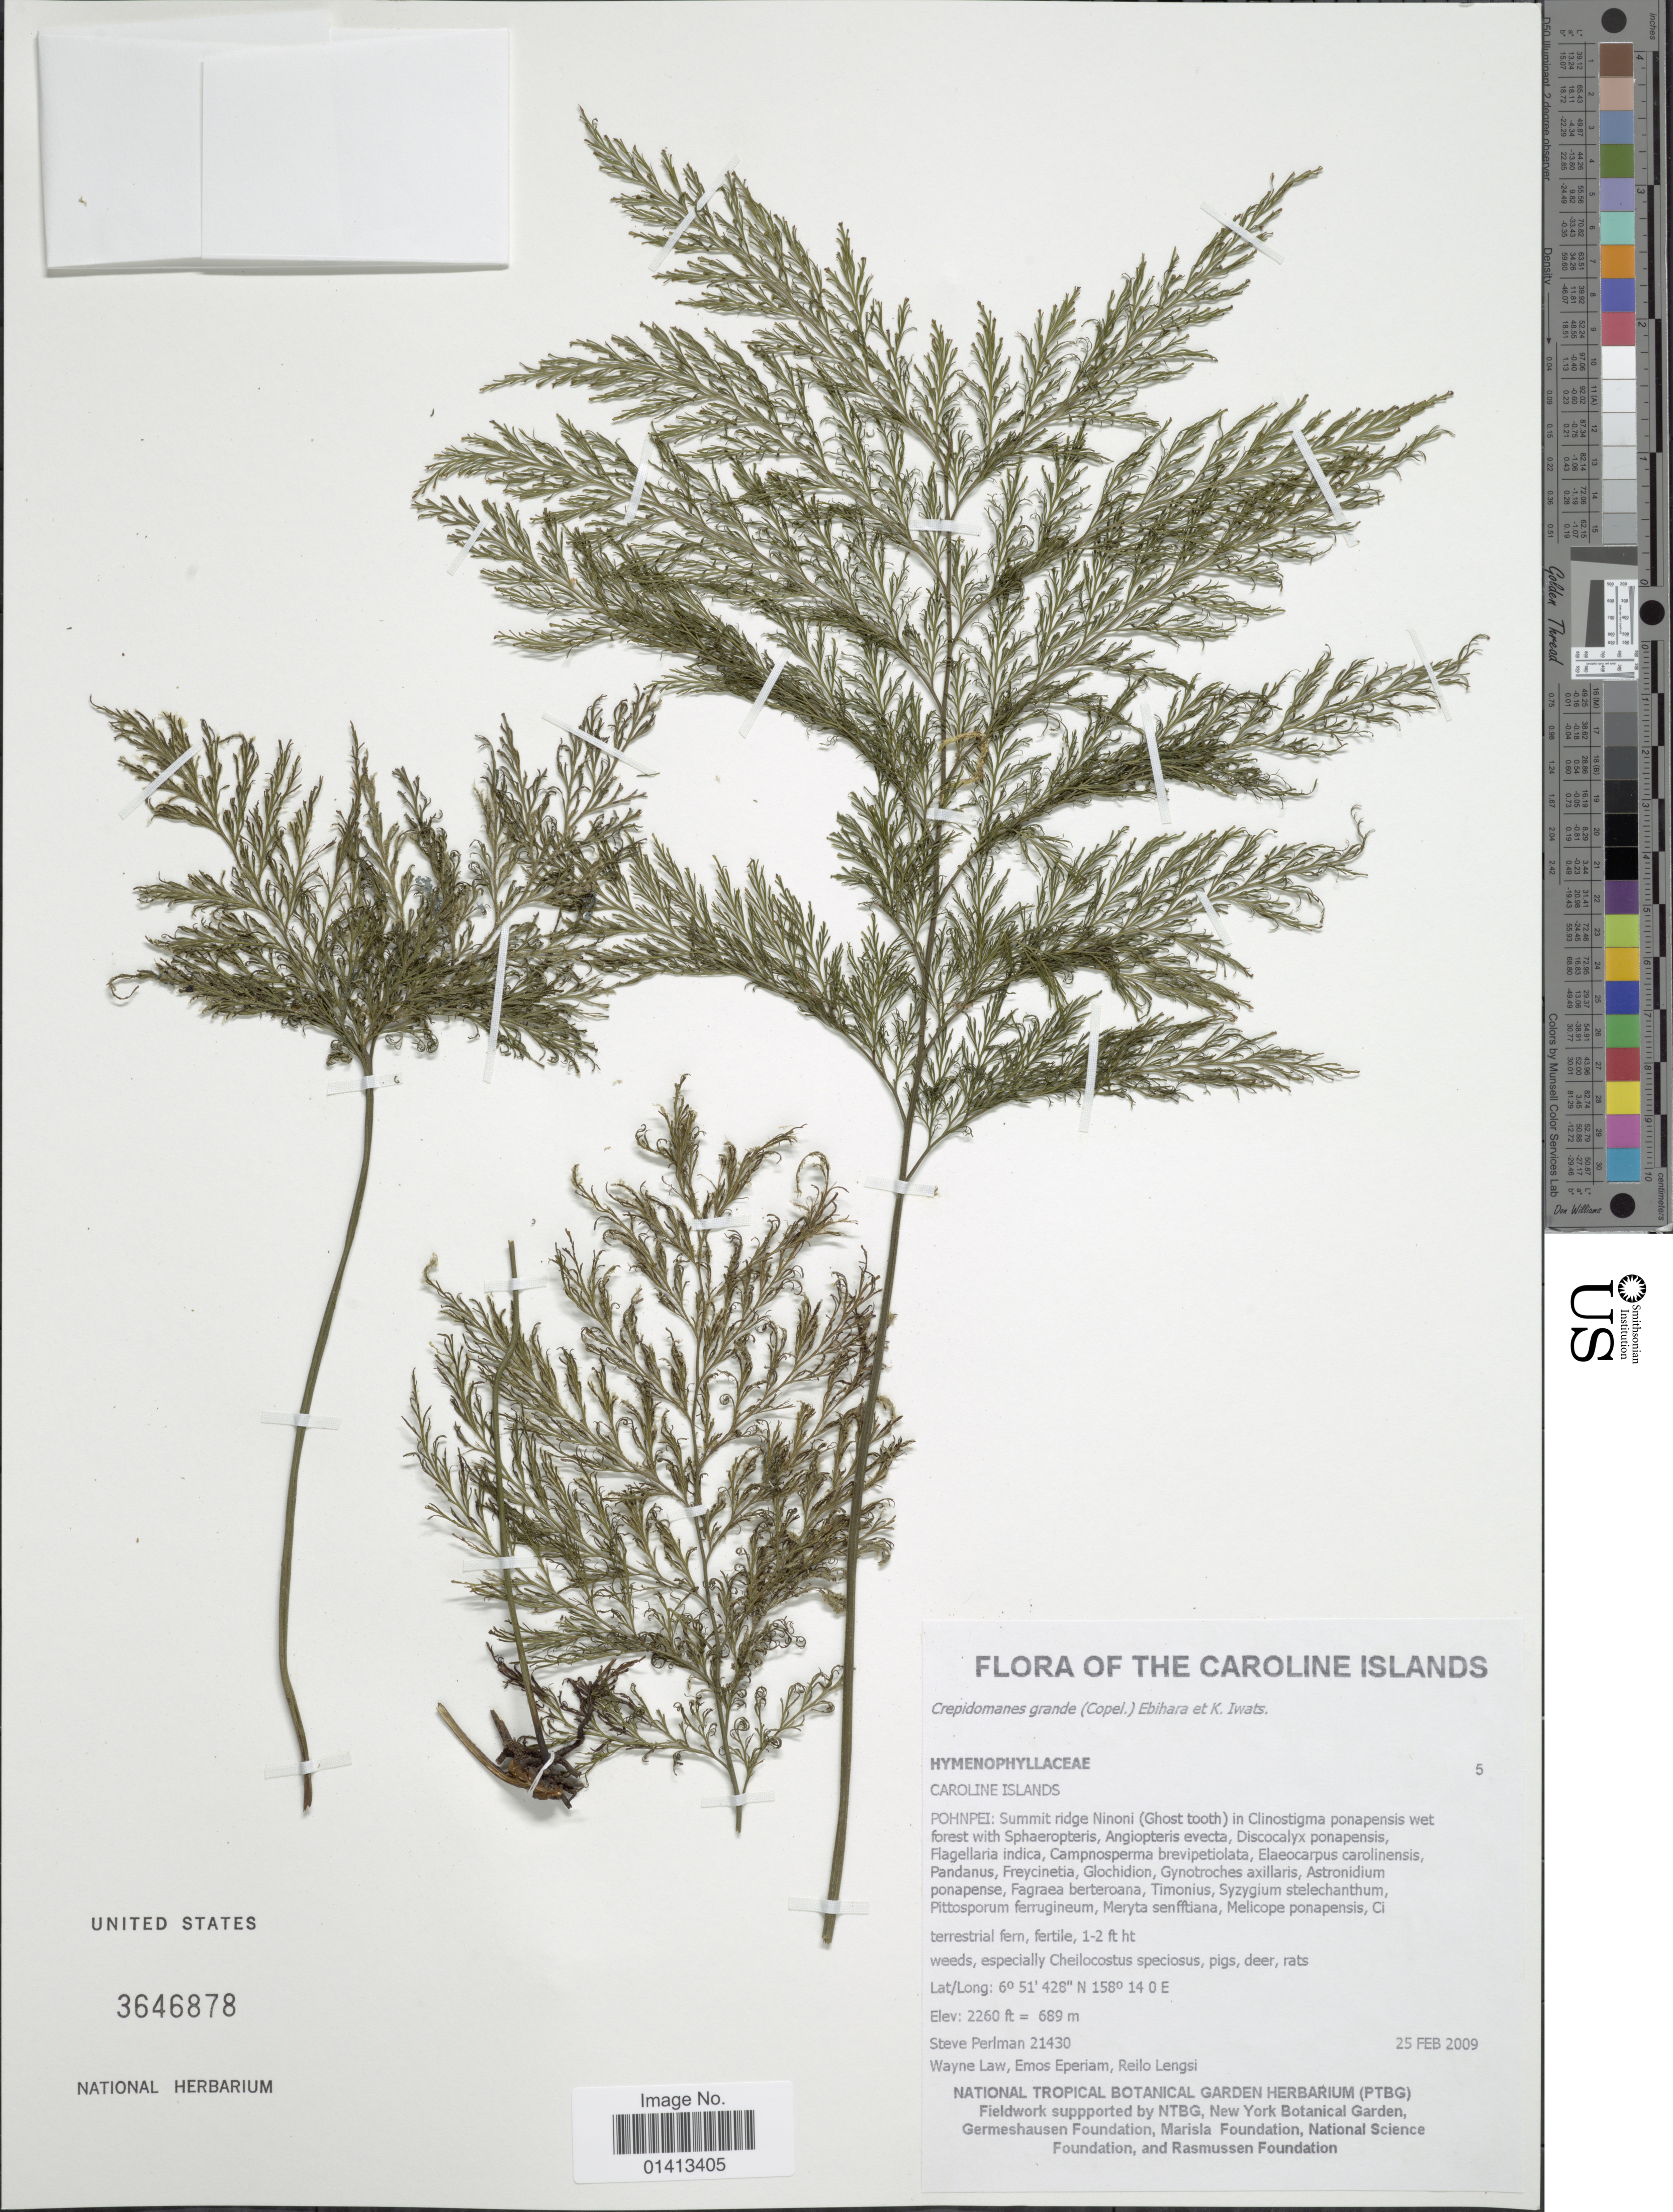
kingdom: Plantae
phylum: Tracheophyta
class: Polypodiopsida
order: Hymenophyllales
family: Hymenophyllaceae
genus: Crepidomanes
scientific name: Crepidomanes grande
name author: (Copel.) Ebihara & K. Iwats.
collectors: S. Perlman, W. Law, P. Eperiam & R. Lengsi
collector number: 21430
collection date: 2009-02-25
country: Micronesia, Federated States of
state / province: Pohnpei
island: Pohnpei [Ponape]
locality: Summit ridge Ninoni (Ghost tooth)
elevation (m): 689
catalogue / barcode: US 3646878